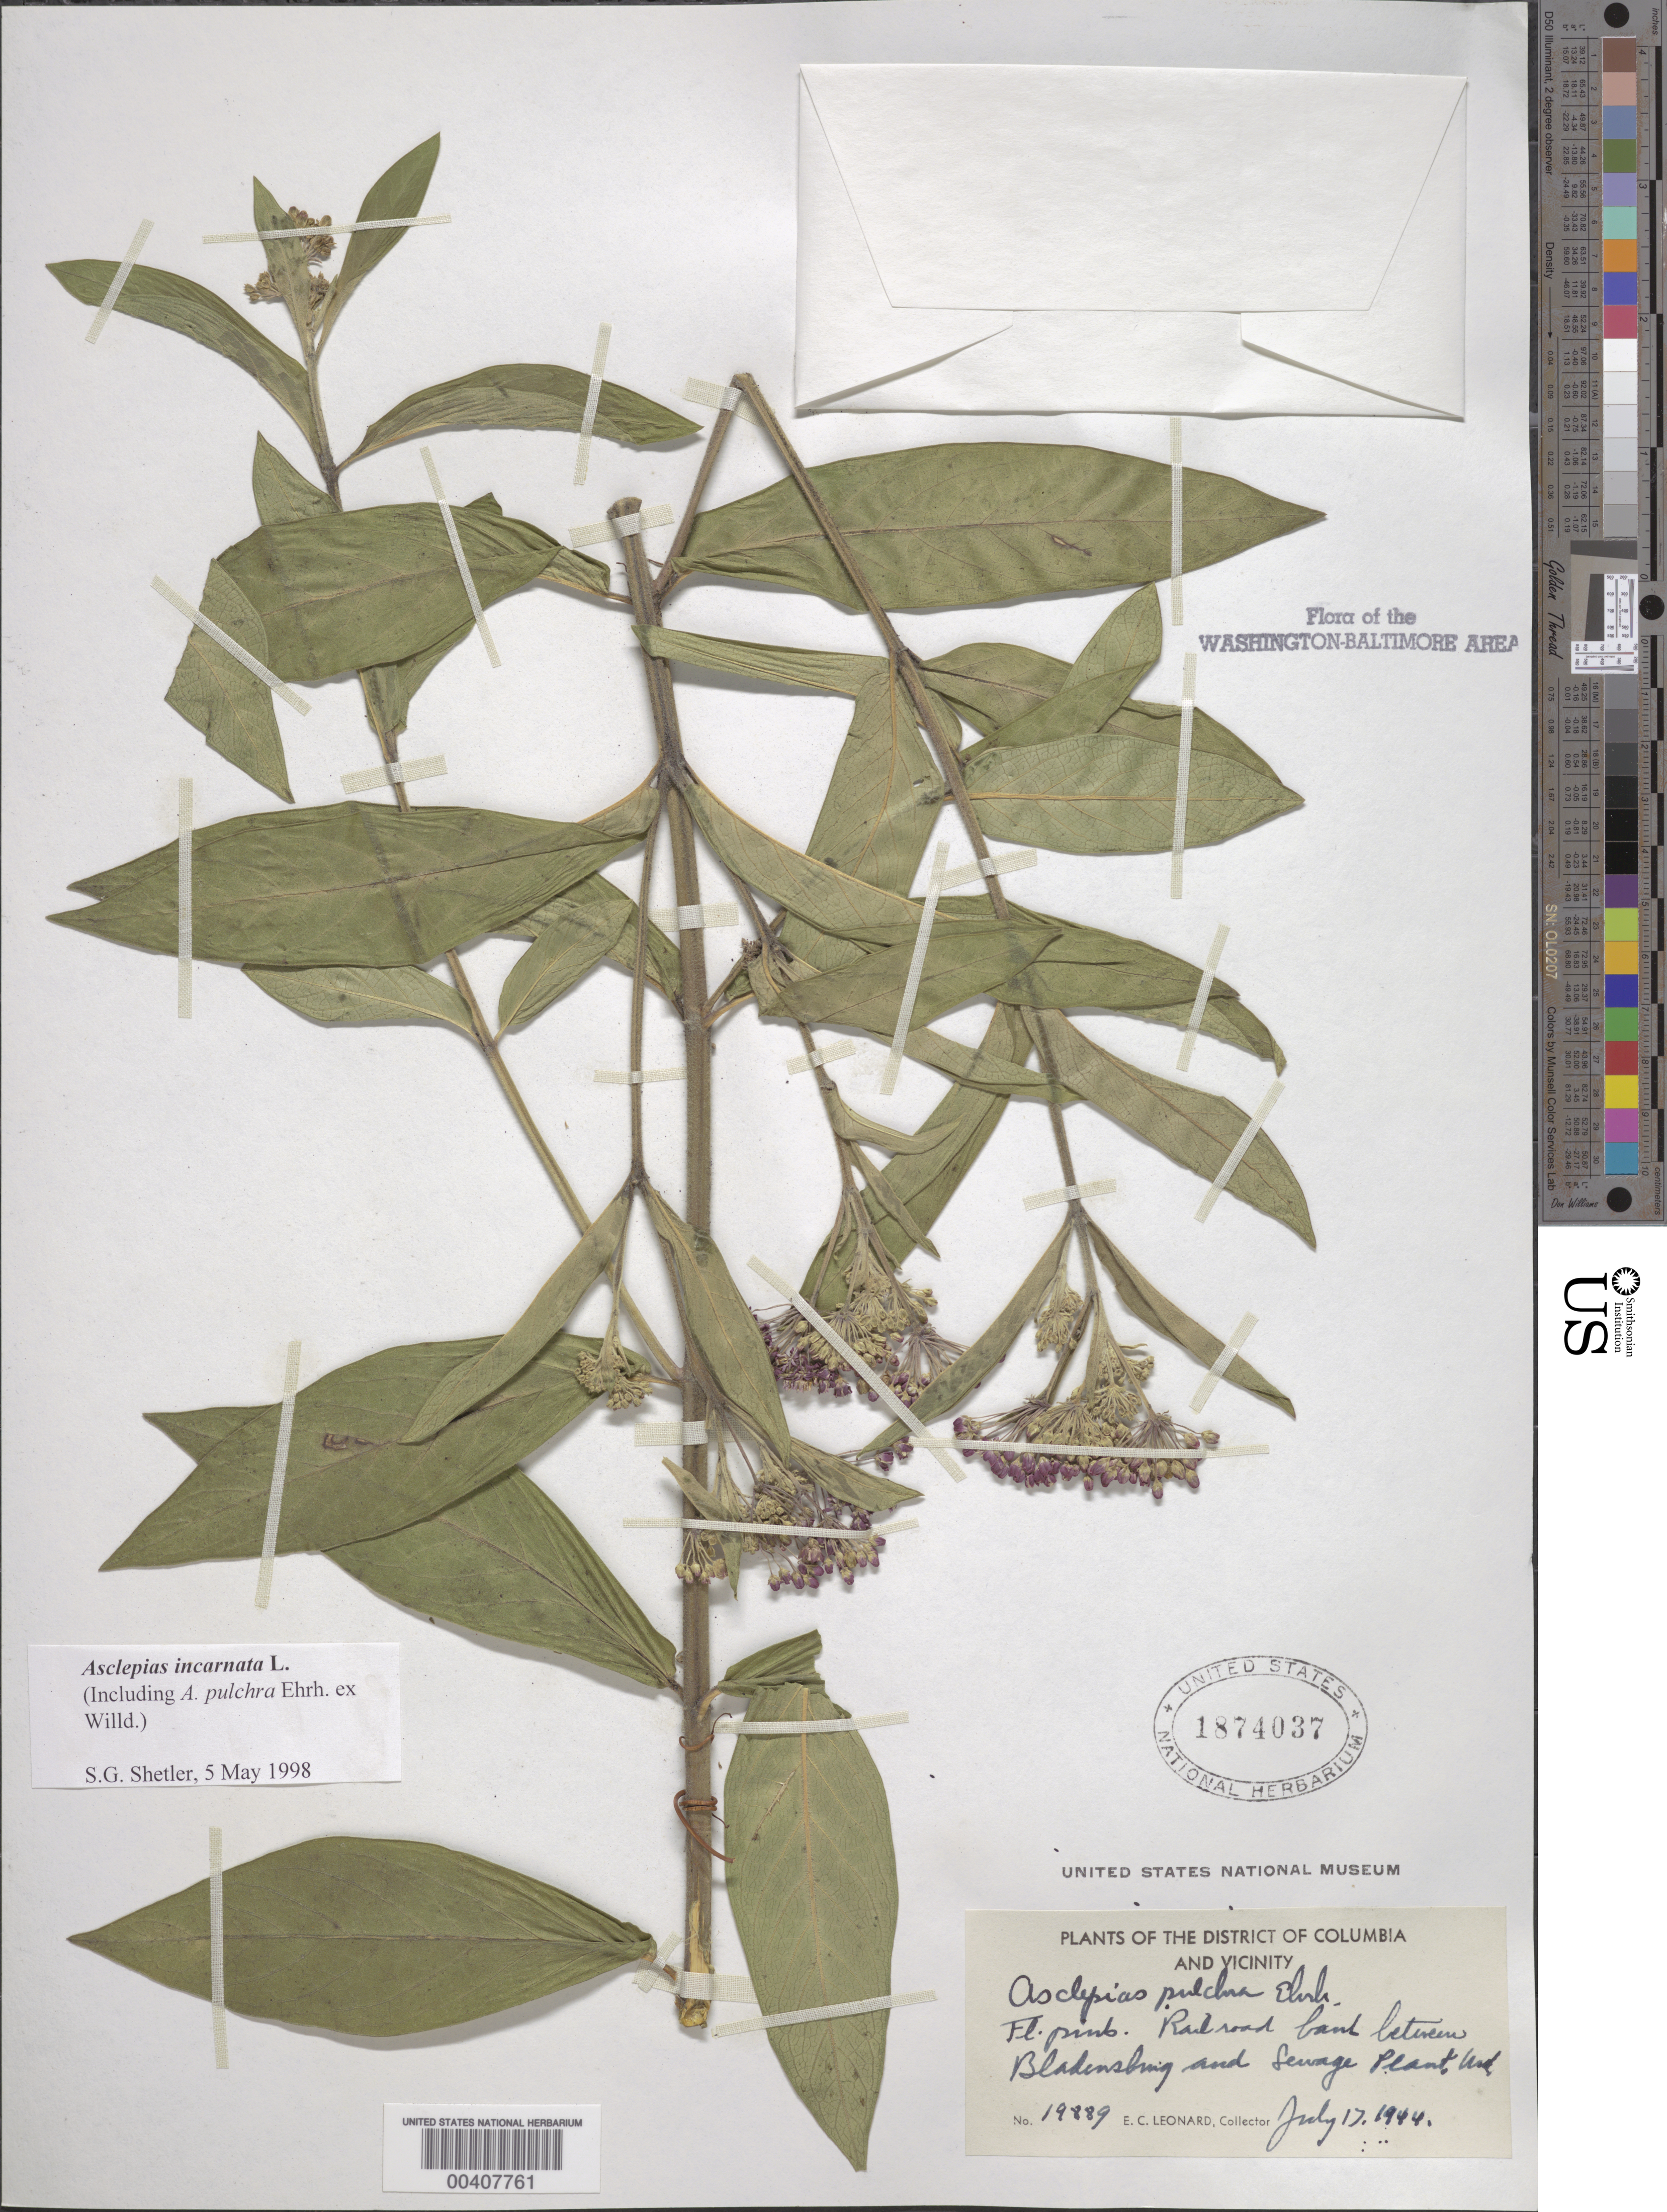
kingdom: Plantae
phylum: Tracheophyta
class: Magnoliopsida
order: Gentianales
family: Apocynaceae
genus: Asclepias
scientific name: Asclepias incarnata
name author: L.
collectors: E. C. Leonard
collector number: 19889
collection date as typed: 17 Jul 1944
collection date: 1944-07-17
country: United States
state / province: Maryland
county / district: Prince George's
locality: between Bladensburg and Sewage Plant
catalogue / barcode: US 1874037